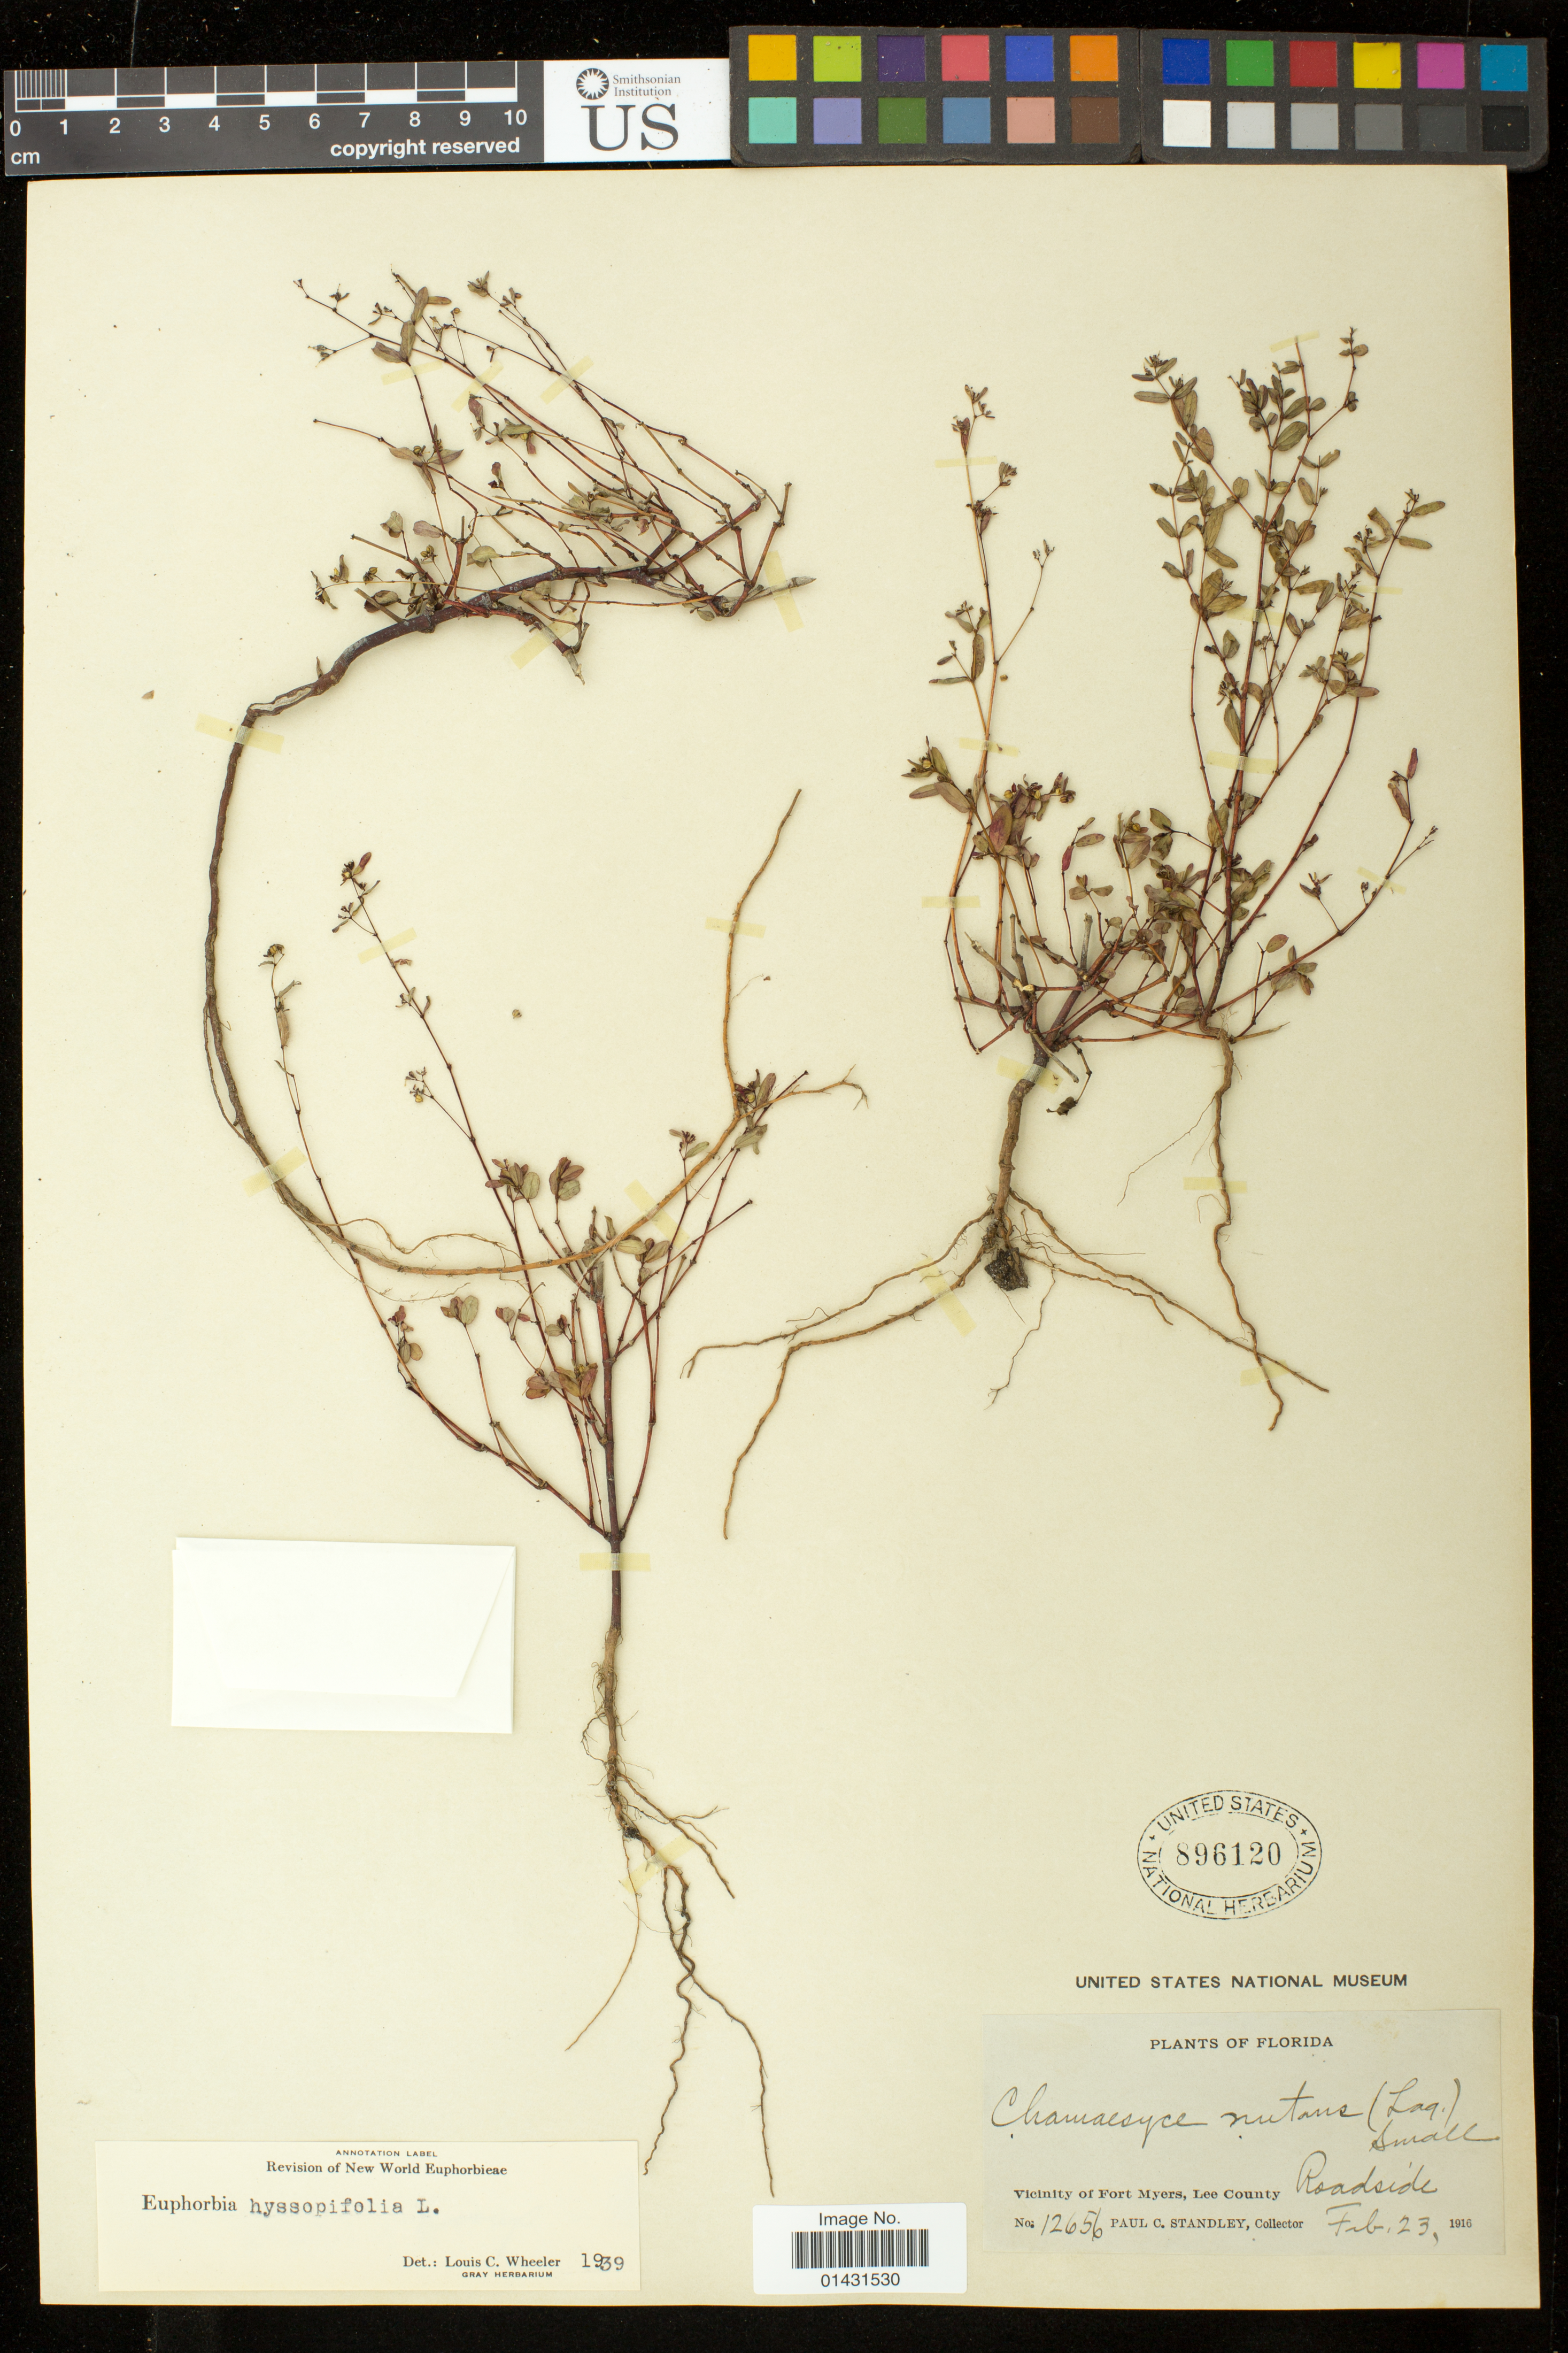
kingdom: Plantae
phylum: Tracheophyta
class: Magnoliopsida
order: Malpighiales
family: Euphorbiaceae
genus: Euphorbia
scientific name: Euphorbia hyssopifolia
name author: L.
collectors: P. C. Standley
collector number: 12656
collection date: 1916-02-23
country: United States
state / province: Florida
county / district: Lee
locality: Vicinity of Fort Myers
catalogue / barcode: US 896120